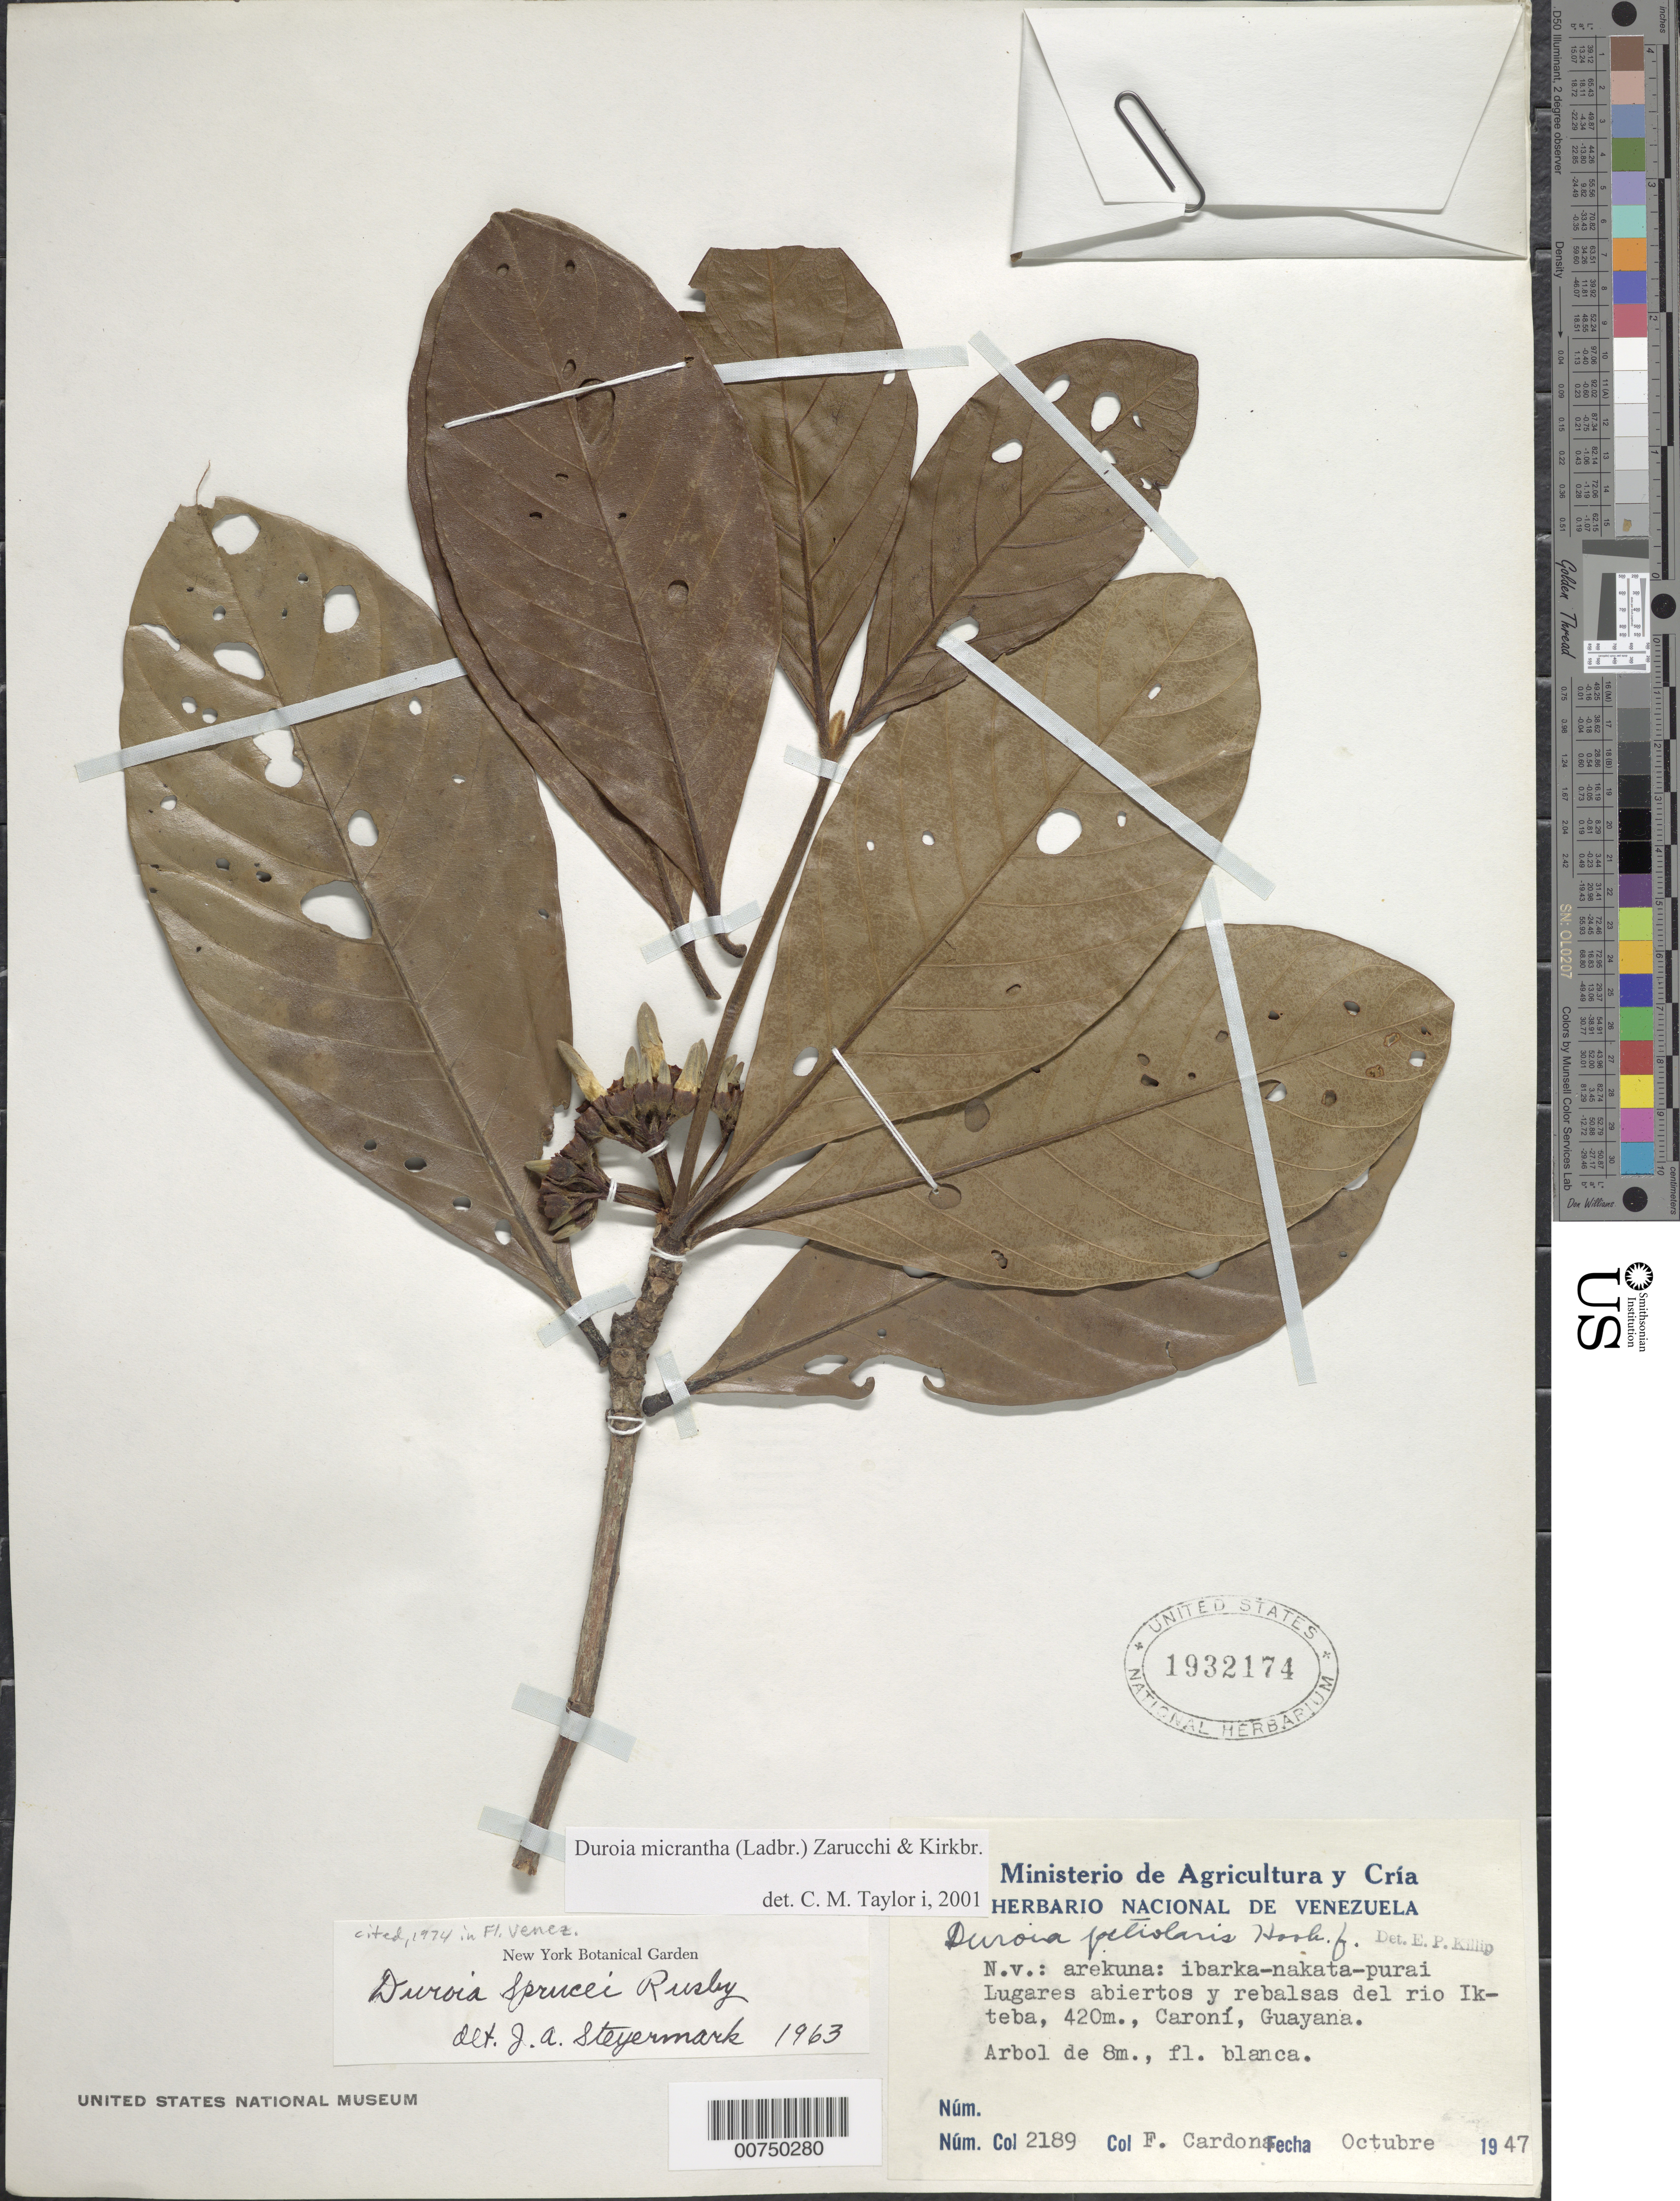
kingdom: Plantae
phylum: Tracheophyta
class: Magnoliopsida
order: Gentianales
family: Rubiaceae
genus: Duroia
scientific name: Duroia micrantha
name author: (Ladbr.) Zarucchi & J.H. Kirkbr.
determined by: Taylor, Charlotte M.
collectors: F. Cardona Puig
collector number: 2189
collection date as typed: Oct-47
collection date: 1947-10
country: Venezuela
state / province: Bolívar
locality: Río Ikteba, Caroní, Guayana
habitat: Lugares abiertos y rebalsas del rio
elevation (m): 420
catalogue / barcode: US 1932174